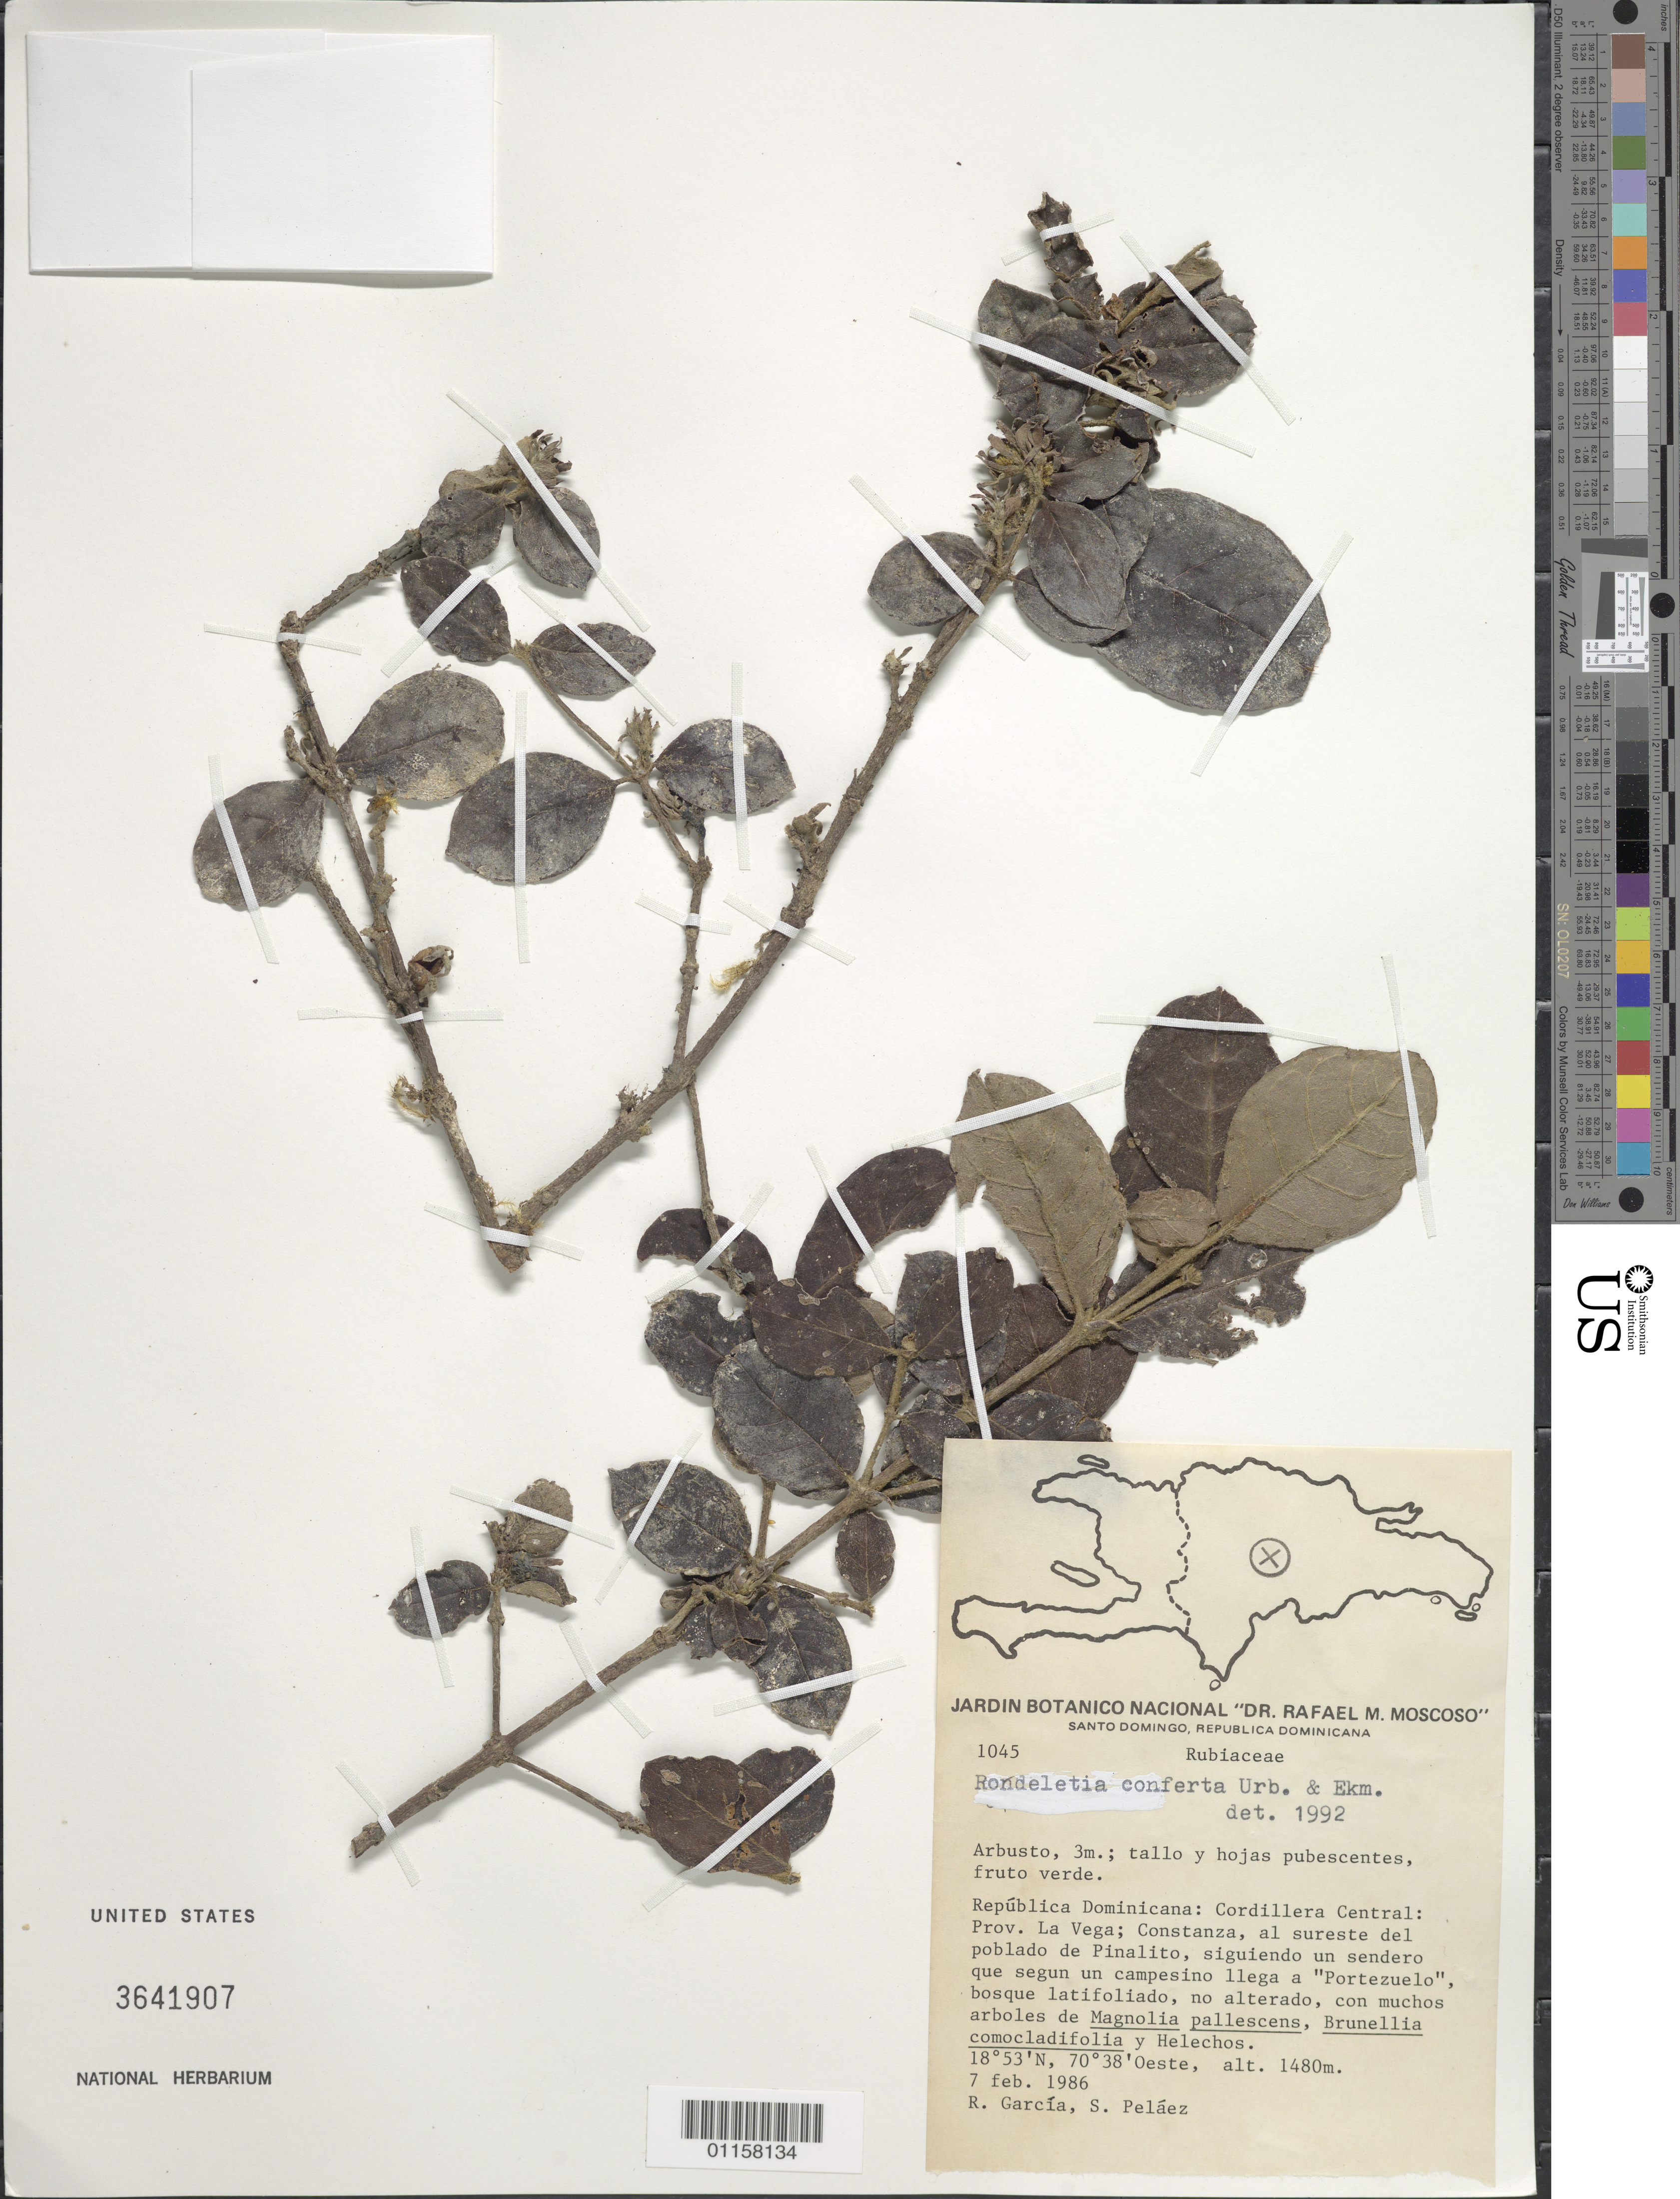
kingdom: Plantae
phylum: Tracheophyta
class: Magnoliopsida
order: Gentianales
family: Rubiaceae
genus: Rondeletia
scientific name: Rondeletia conferta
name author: Urb. & Ekman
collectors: R. G. García & S. Pelaez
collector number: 1045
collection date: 1986-02-07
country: Dominican Republic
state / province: La Vega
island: Hispaniola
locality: Cordillera Central; constanza, al sureste del poblado de Pinalito, siguiendo un sendero que segun un campesino llega a "Portezuelo".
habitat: Bosque latifoliado, no alterado, con muchos arboles de Magnolia pallescens, Brunellia comocladifolia y Helechos.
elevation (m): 1480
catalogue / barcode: US 3641907